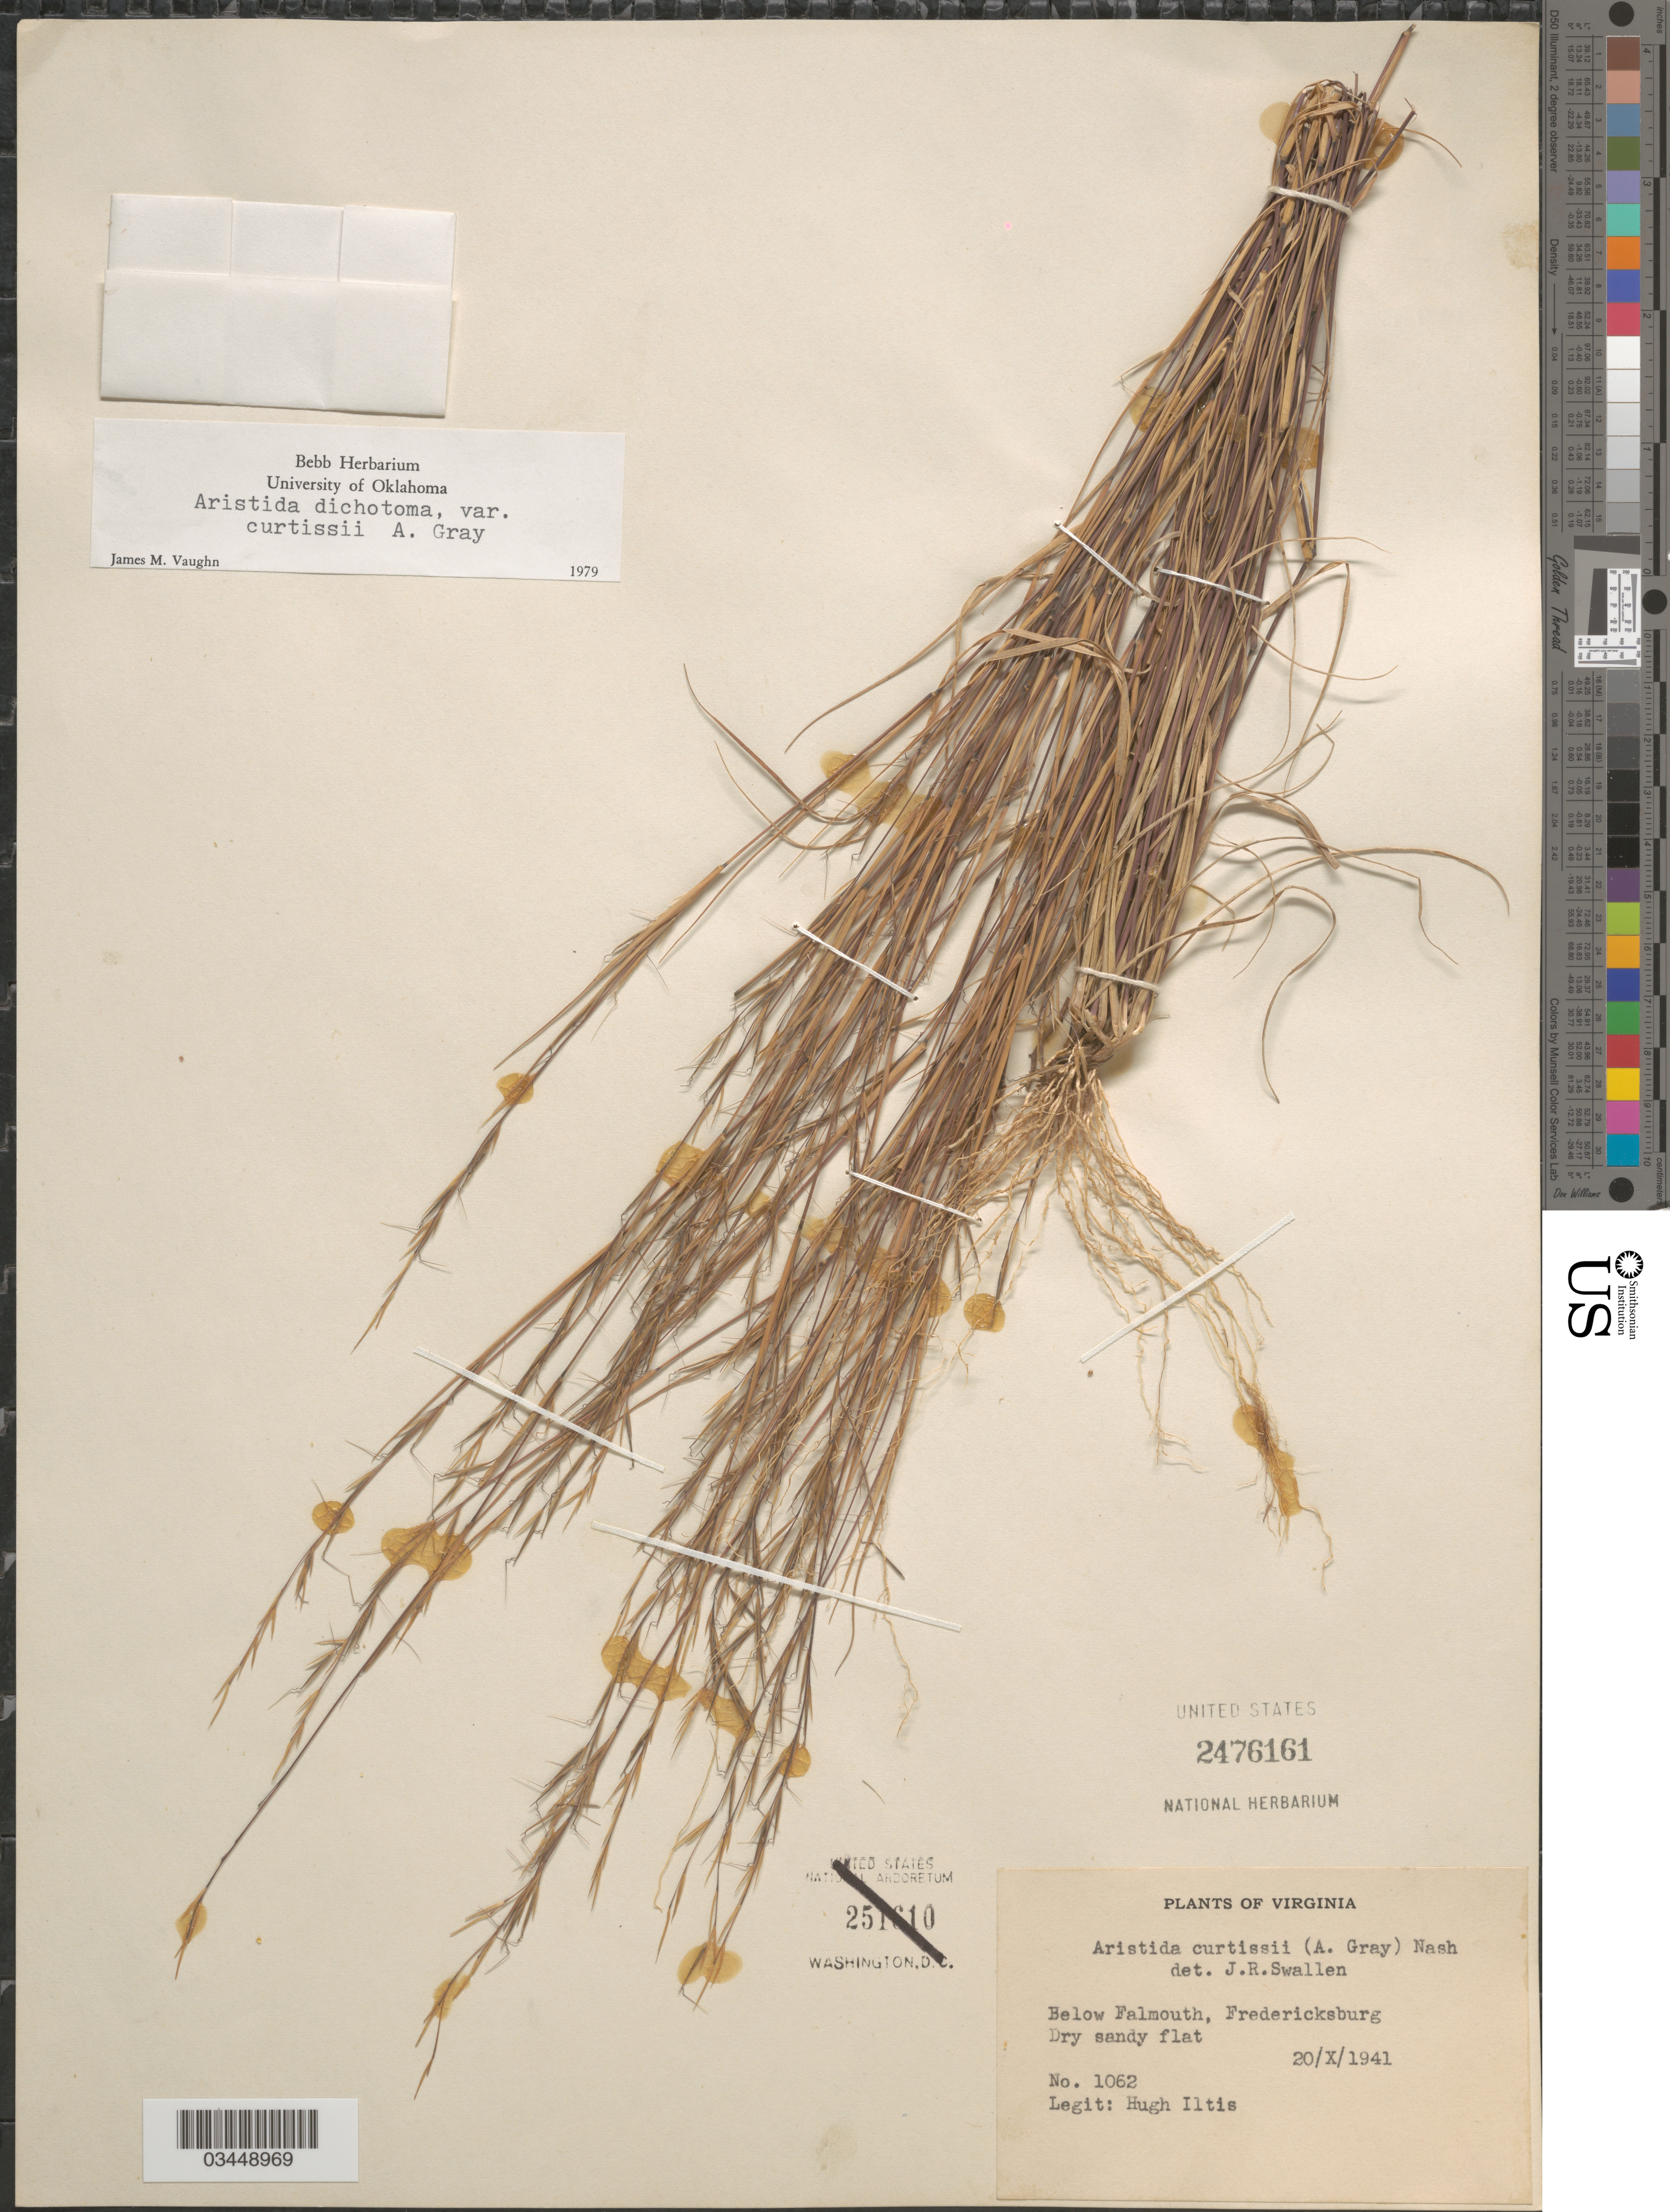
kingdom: Plantae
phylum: Tracheophyta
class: Liliopsida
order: Poales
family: Poaceae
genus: Aristida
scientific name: Aristida dichotoma var. curtisii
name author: A. Gray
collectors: H. H. Iltis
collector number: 1062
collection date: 1941-10-20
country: United States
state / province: Virginia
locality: Below Falmout, Fredericksburg.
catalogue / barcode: US 2476161